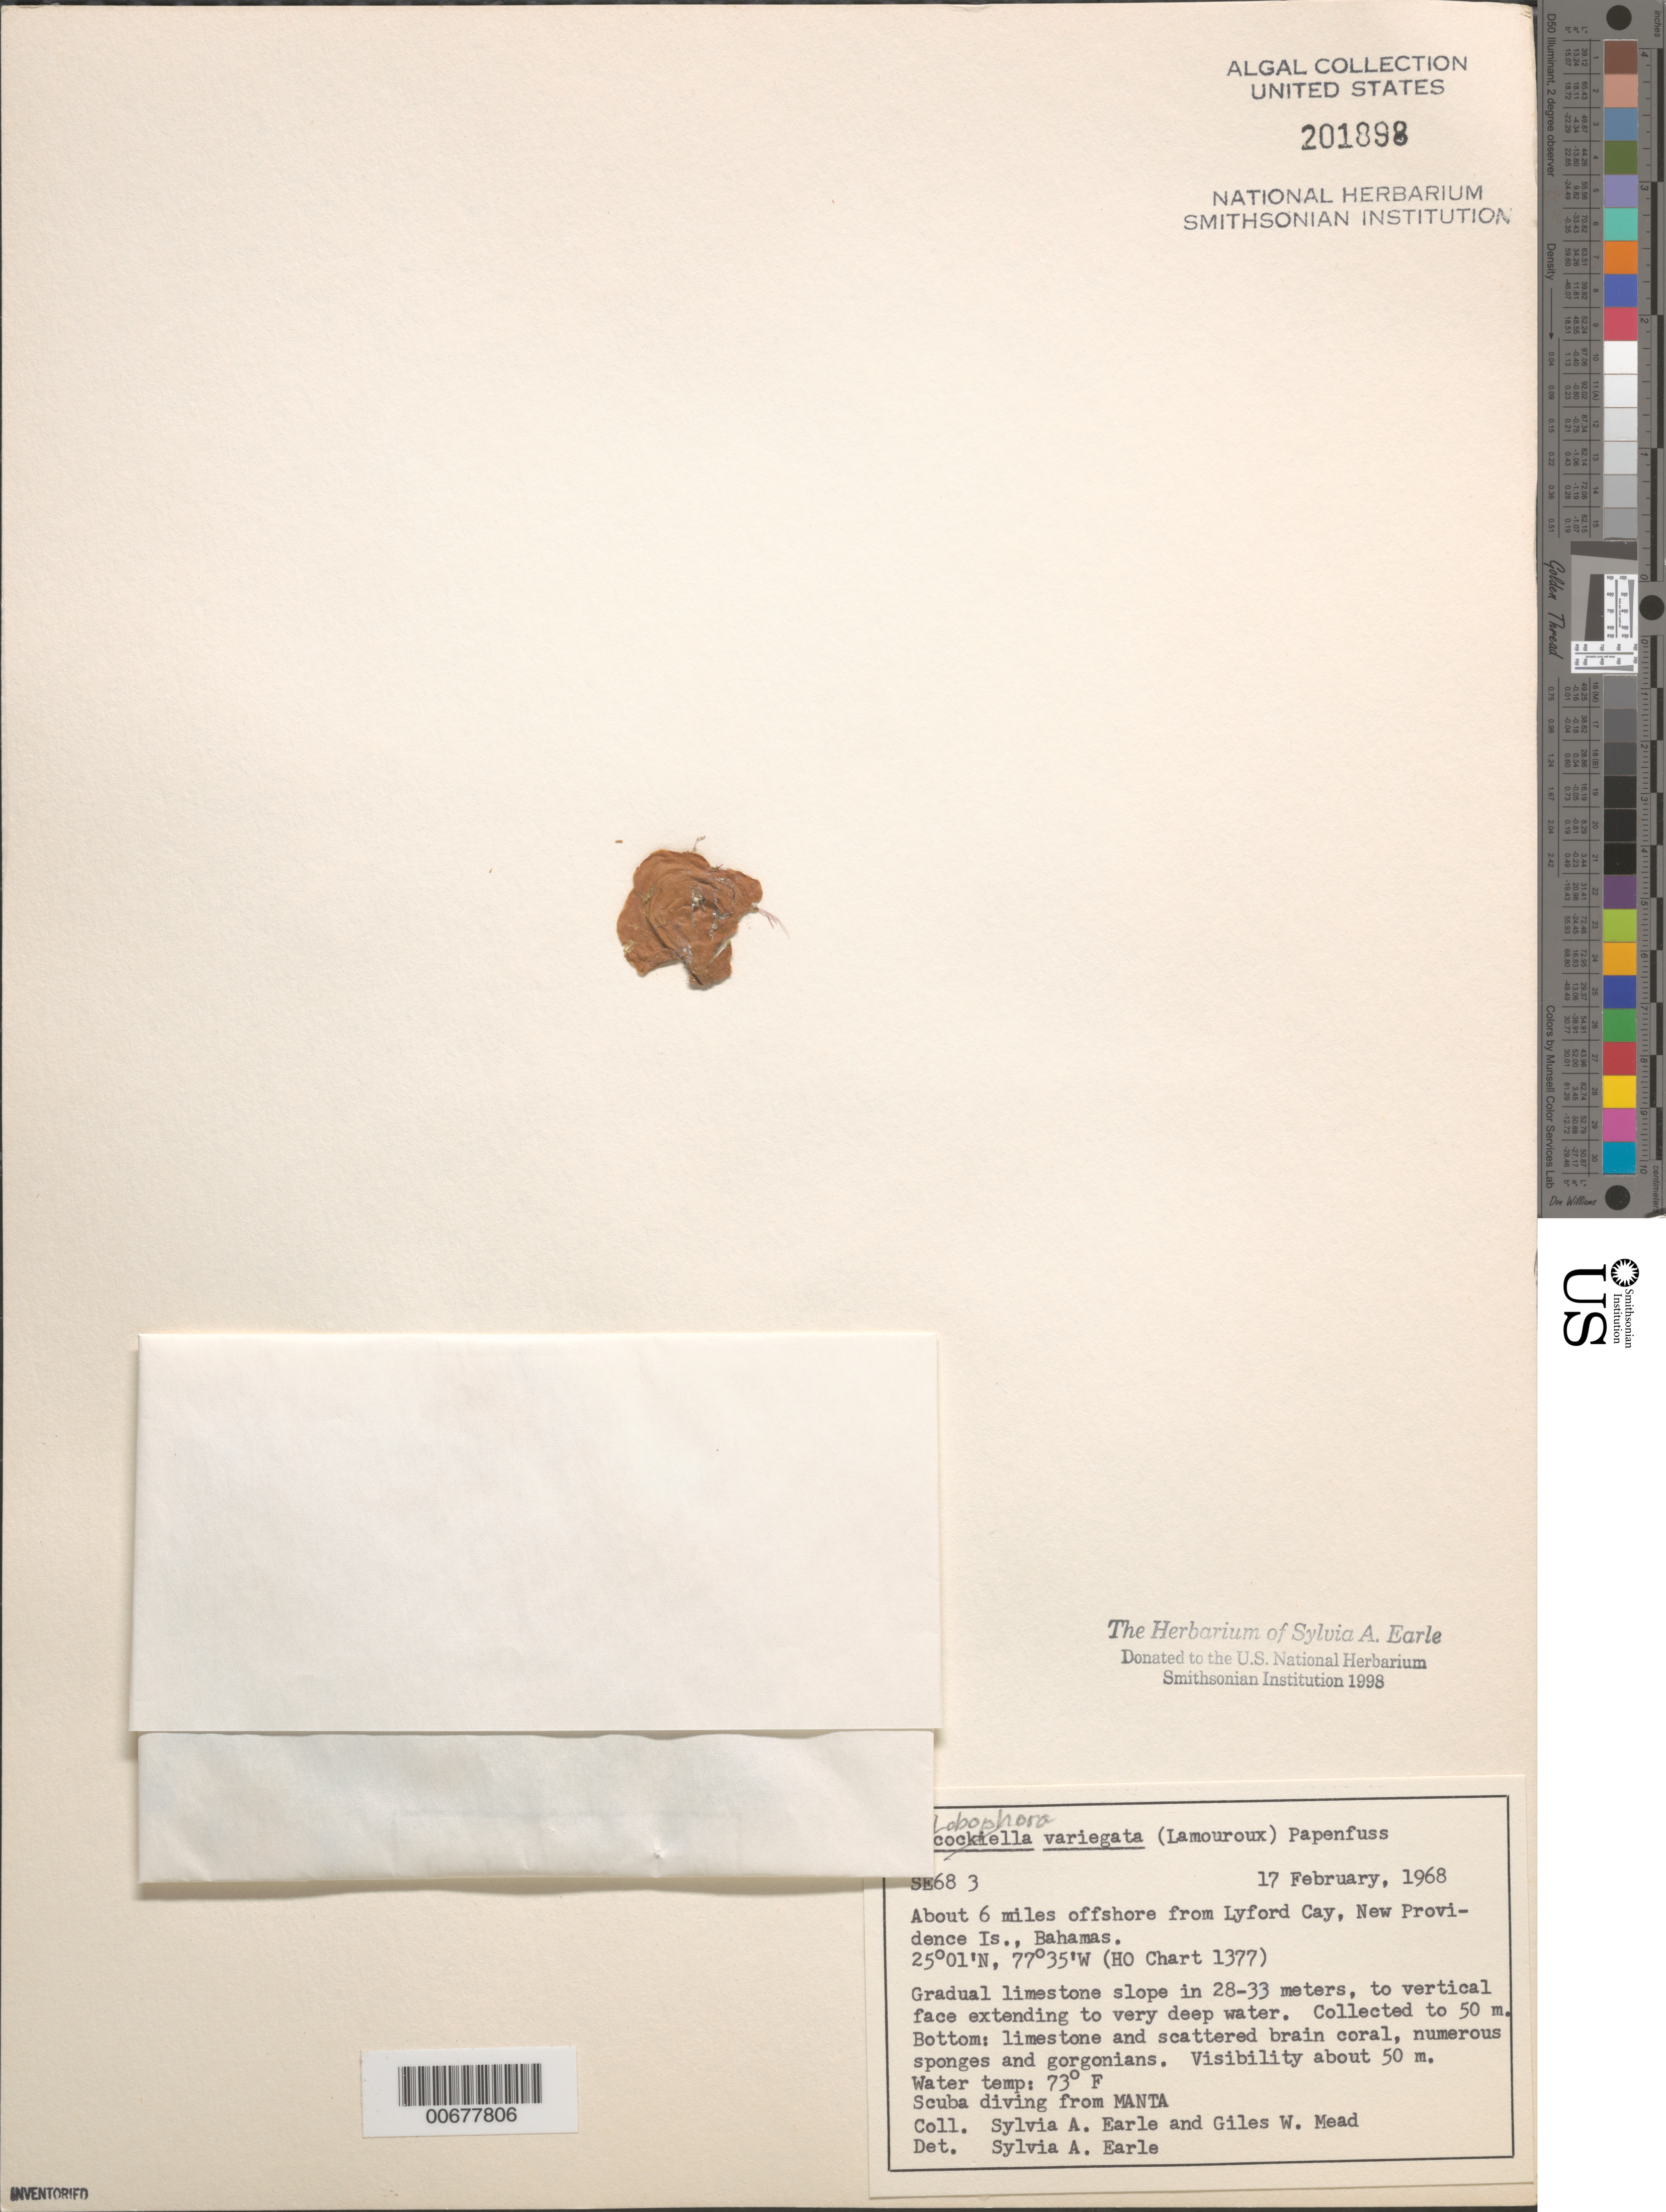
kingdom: Chromista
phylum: Ochrophyta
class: Phaeophyceae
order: Dictyotales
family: Dictyotaceae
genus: Lobophora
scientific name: Lobophora variegata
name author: (J.V.Lamouroux) Womersley & E.C. Oliveira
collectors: S. A. Earle & G. W. Mead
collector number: SE 683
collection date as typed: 17 Feb 1968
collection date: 1968-02-17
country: Bahamas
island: New Providence Island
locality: Ca. 6 miles off Lyford Cay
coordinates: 25 01' N, 77 35' W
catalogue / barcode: US 201898